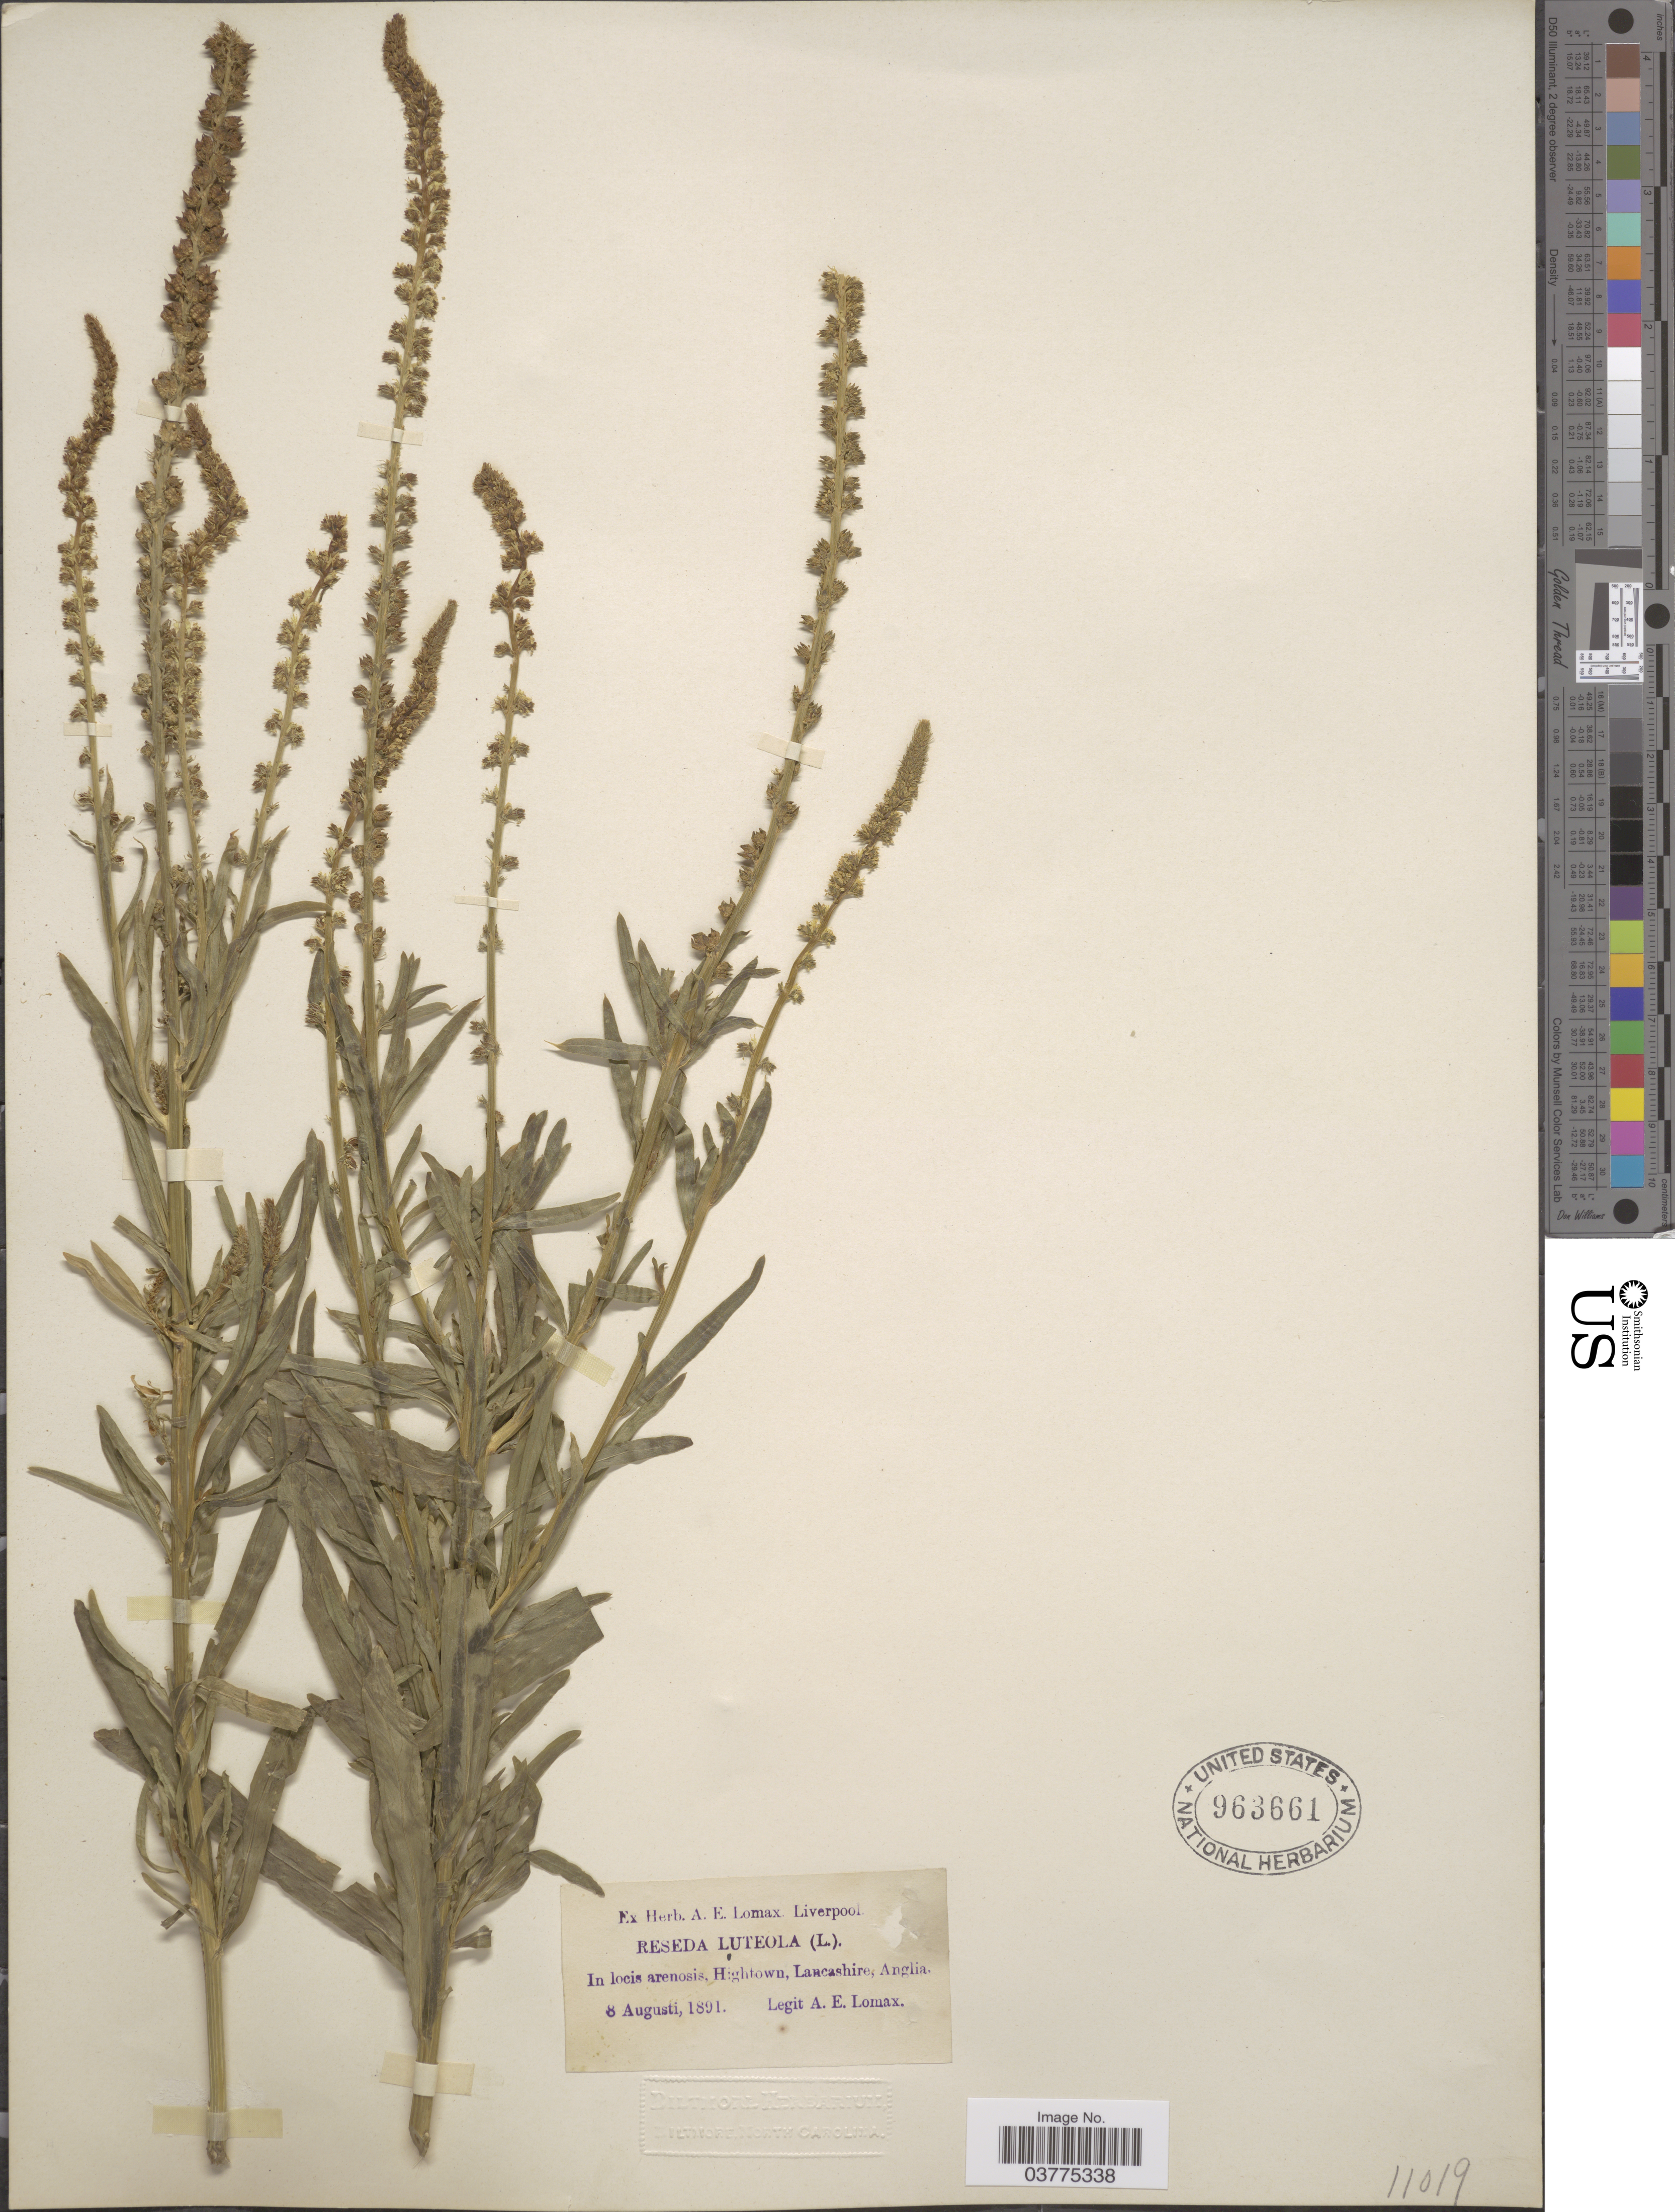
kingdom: Plantae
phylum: Tracheophyta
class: Magnoliopsida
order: Brassicales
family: Resedaceae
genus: Reseda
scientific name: Reseda luteola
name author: L.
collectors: A. Lomax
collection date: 1891-08-08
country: United Kingdom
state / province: England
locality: In locis arenosis, Hightown, Lancashire, Anglia.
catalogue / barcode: US 963661